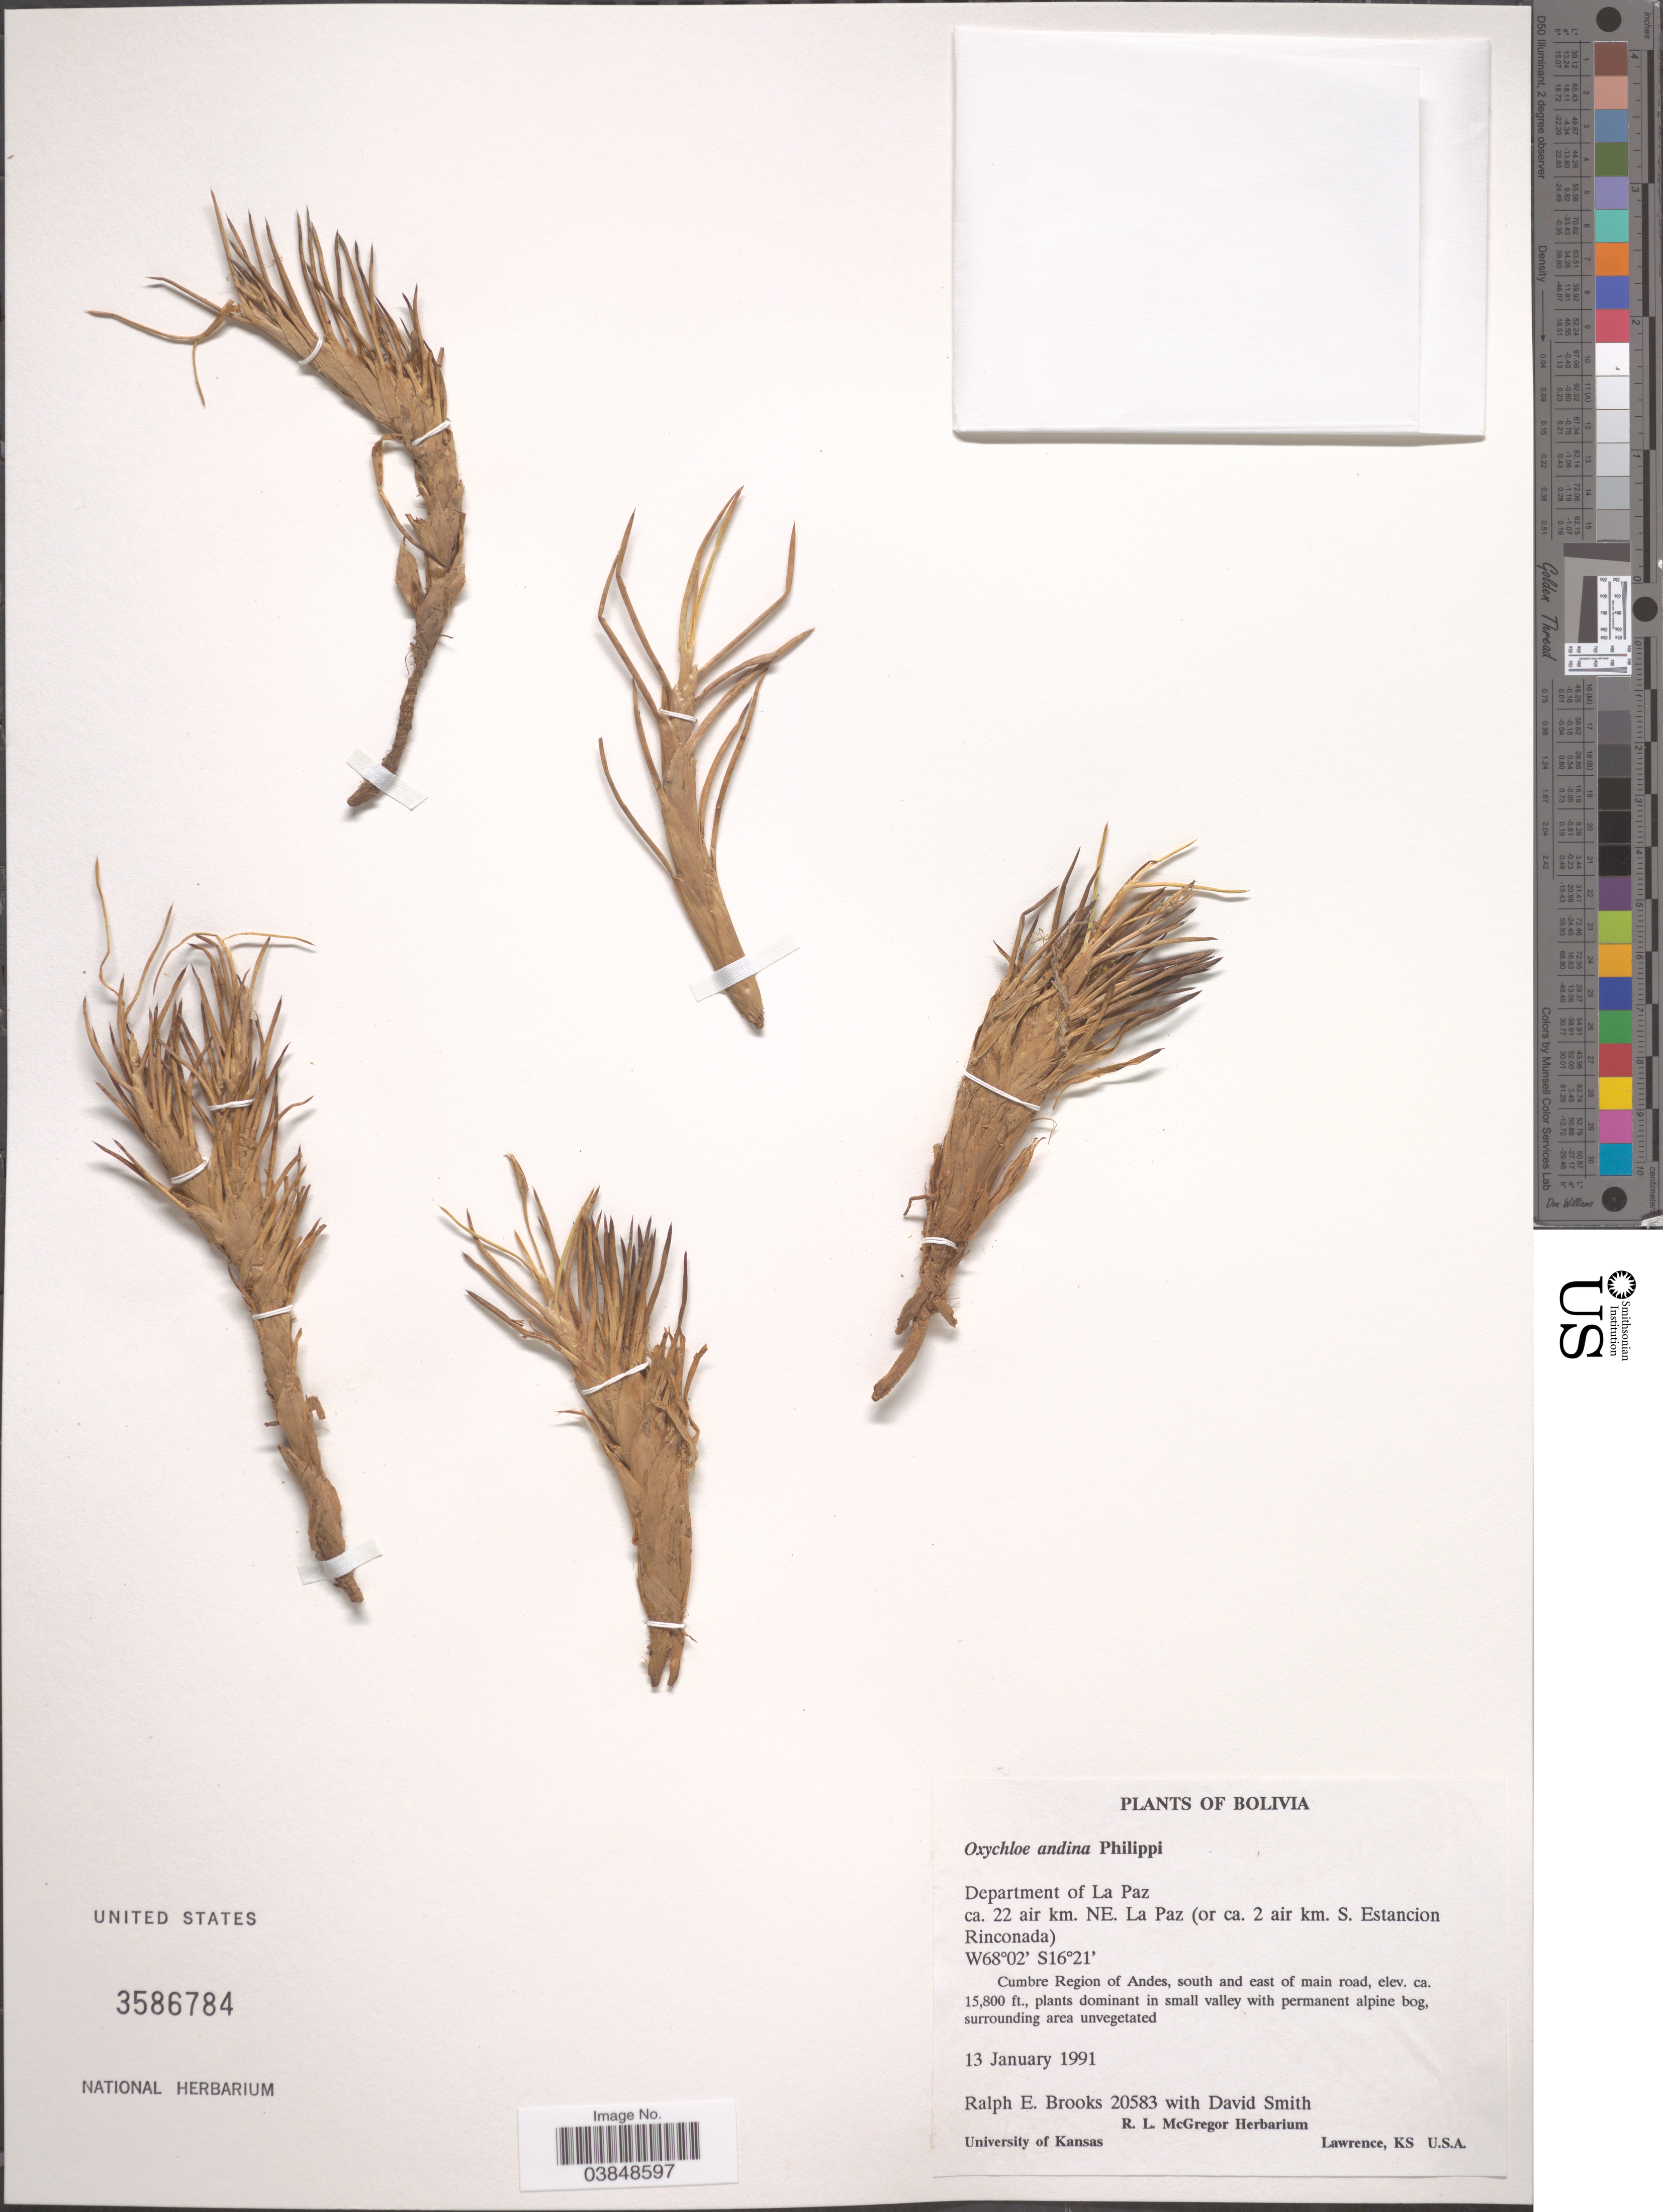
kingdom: Plantae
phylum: Tracheophyta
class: Liliopsida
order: Poales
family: Juncaceae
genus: Oxychloe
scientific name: Oxychloë andina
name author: Phil.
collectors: R. E. Brooks & D. Smith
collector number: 20583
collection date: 1991-01-13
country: Bolivia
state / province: La Paz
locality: Department of La Paz. ca. 22 air km. NE. La Paz (or ca. 2 air km. S. Estancion Rinconada). Cumbre Region of Andes, south and east of main road.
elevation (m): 4816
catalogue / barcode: US 3586784